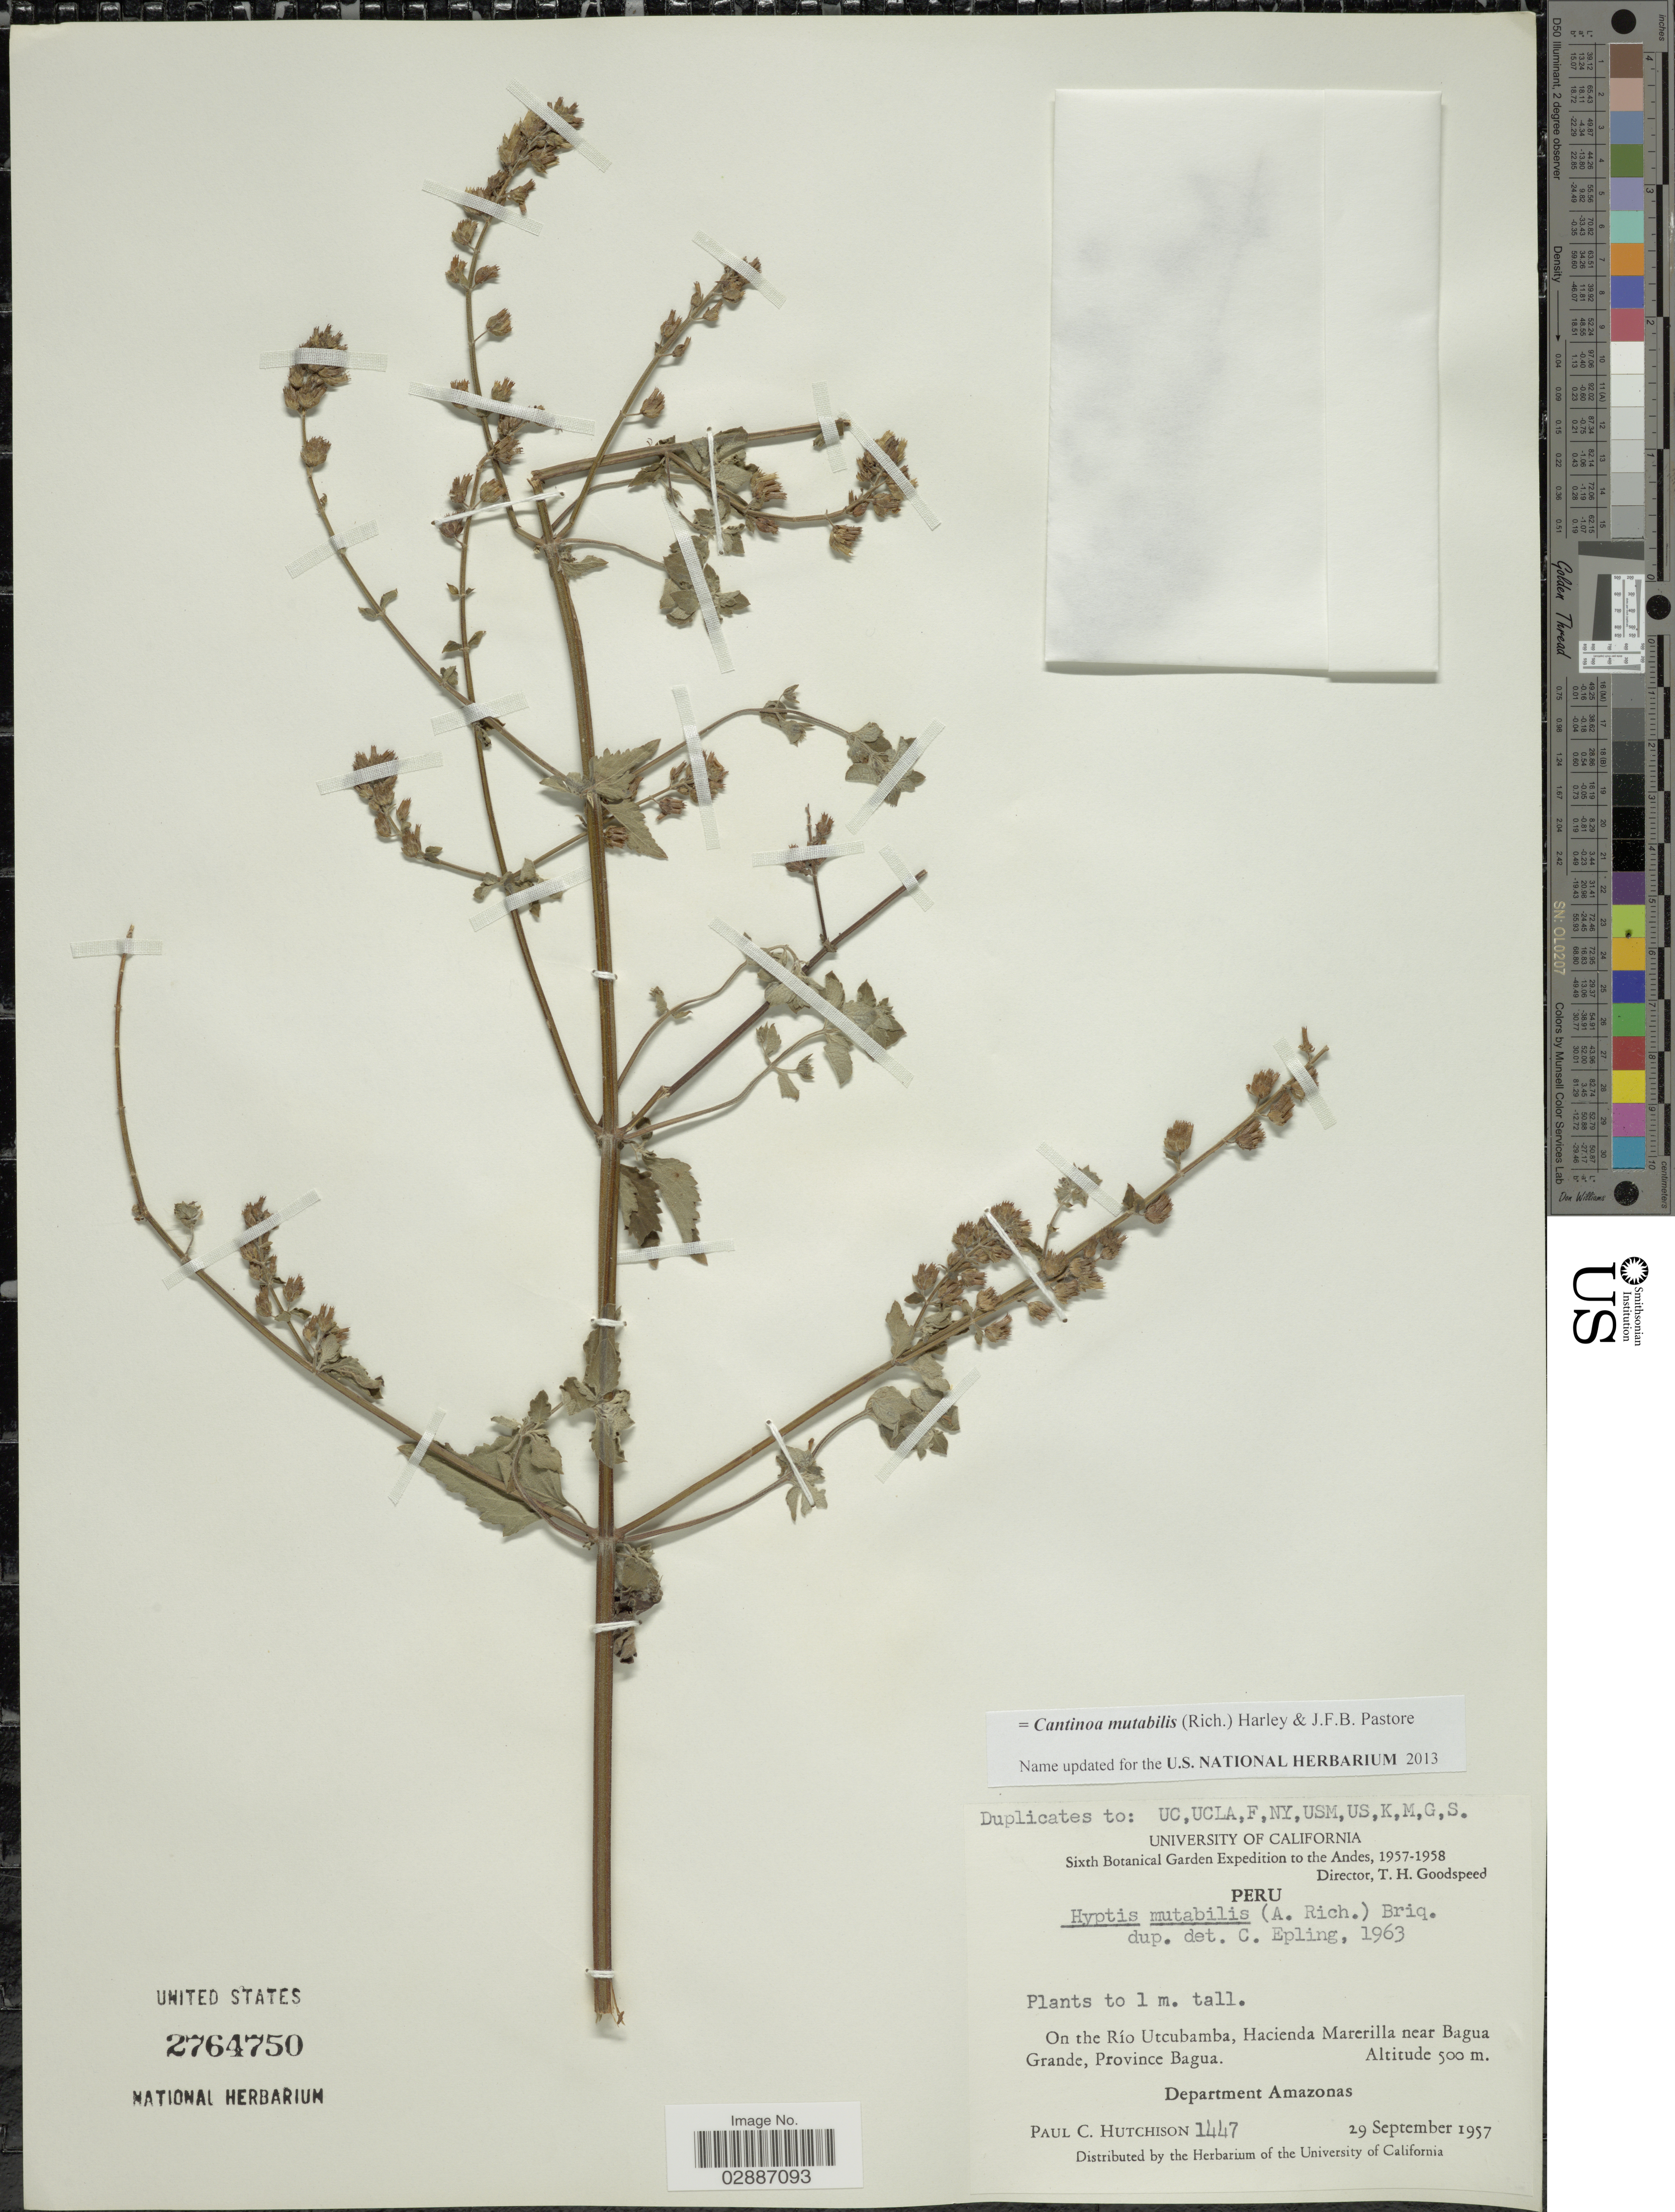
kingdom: Plantae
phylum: Tracheophyta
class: Magnoliopsida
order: Lamiales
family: Lamiaceae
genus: Cantinoa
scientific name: Cantinoa mutabilis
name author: (Epling) Harley & J.F.B. Pastore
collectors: P. C. Hutchison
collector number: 1447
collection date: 1957-09-29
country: Peru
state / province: Amazonas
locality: Andes. On the Río Utcubamba, Hacienda Marerilla near Bagua Grande, Province Bagua. Department Amazonas.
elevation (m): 500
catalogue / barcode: US 2764750